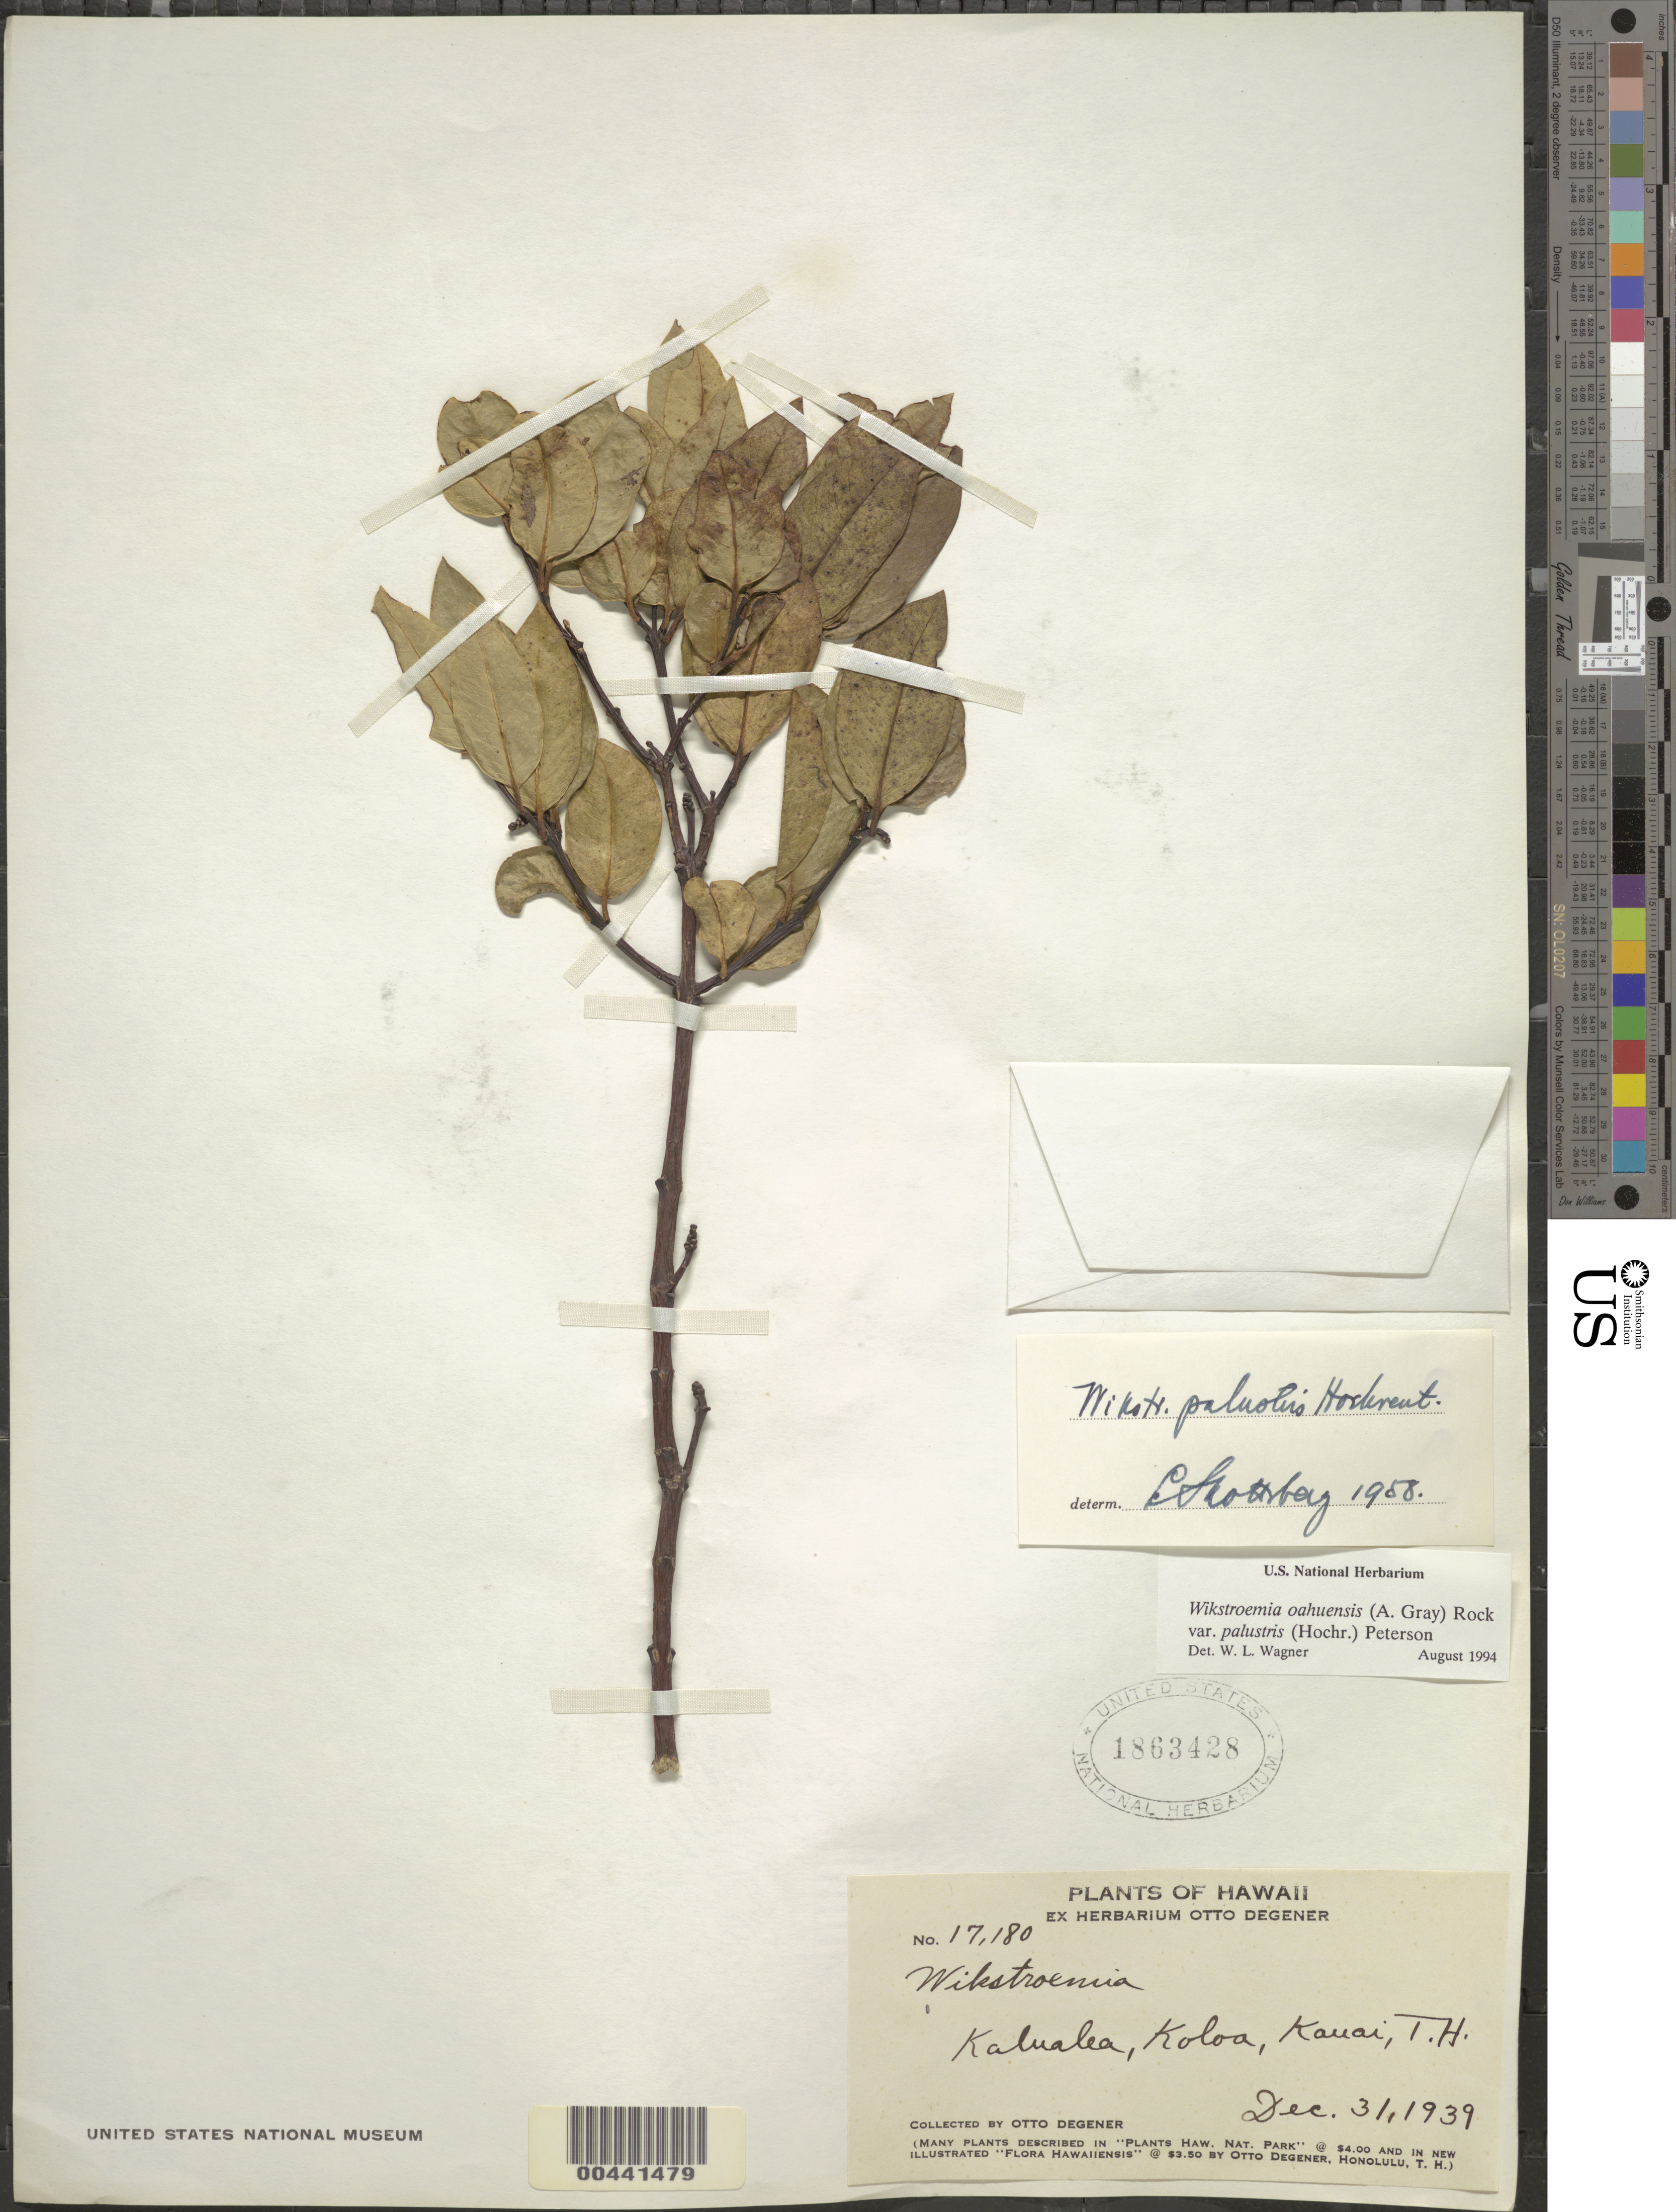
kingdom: Plantae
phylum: Tracheophyta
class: Magnoliopsida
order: Malvales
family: Thymelaeaceae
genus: Wikstroemia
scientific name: Wikstroemia oahuensis var. palustris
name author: (Hochr.) B. Peterson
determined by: Wagner, W. L., (BOT), Smithsonian Institution - National Museum of Natural History (UNITED STATES)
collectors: O. Degener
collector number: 17180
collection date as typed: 31 Dec 1939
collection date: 1939-12-31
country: United States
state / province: Hawaii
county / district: Kauai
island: Kaua'i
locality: Kalualea, Koloa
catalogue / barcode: US 1863428